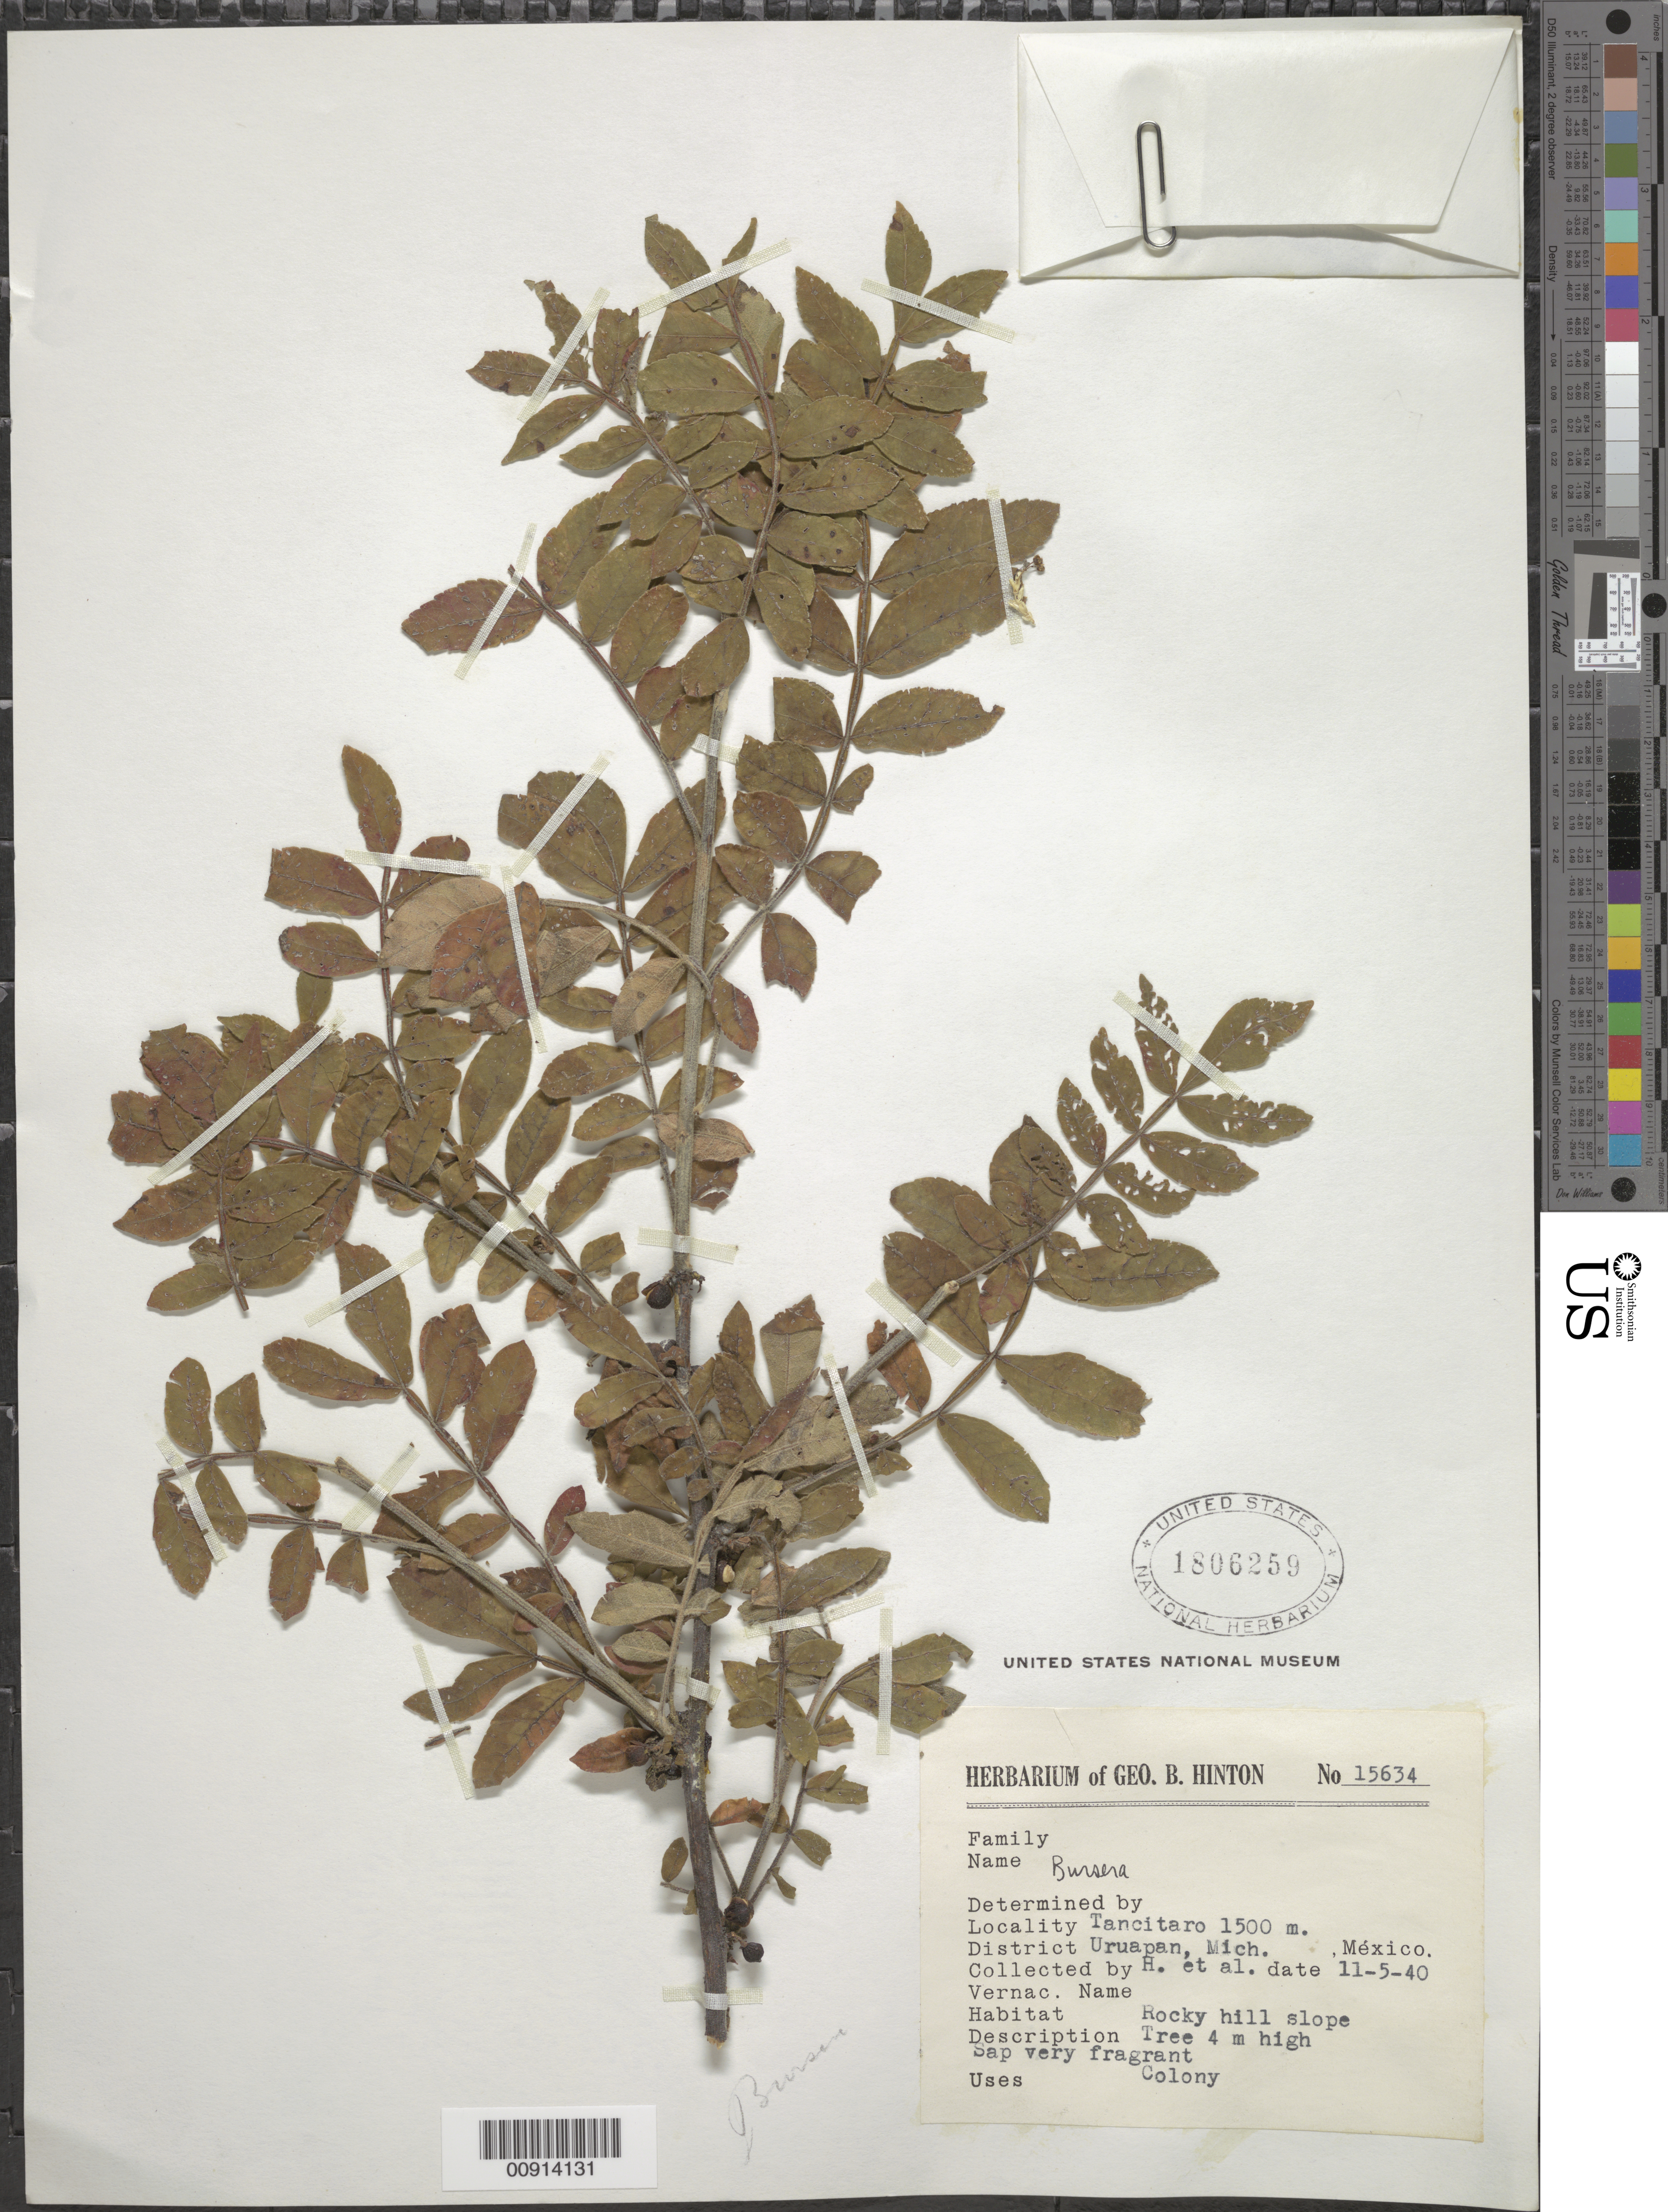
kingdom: Plantae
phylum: Tracheophyta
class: Magnoliopsida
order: Sapindales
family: Burseraceae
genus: Bursera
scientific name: Bursera sp.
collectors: G. B. Hinton & et al.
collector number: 15634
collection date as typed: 05 Nov 1940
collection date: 1940-11-05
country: Mexico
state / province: Michoacán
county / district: Uruapan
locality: Tancitaro, District Uruapan, Michoacán.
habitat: Rocky hill slope.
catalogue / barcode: US 1806259